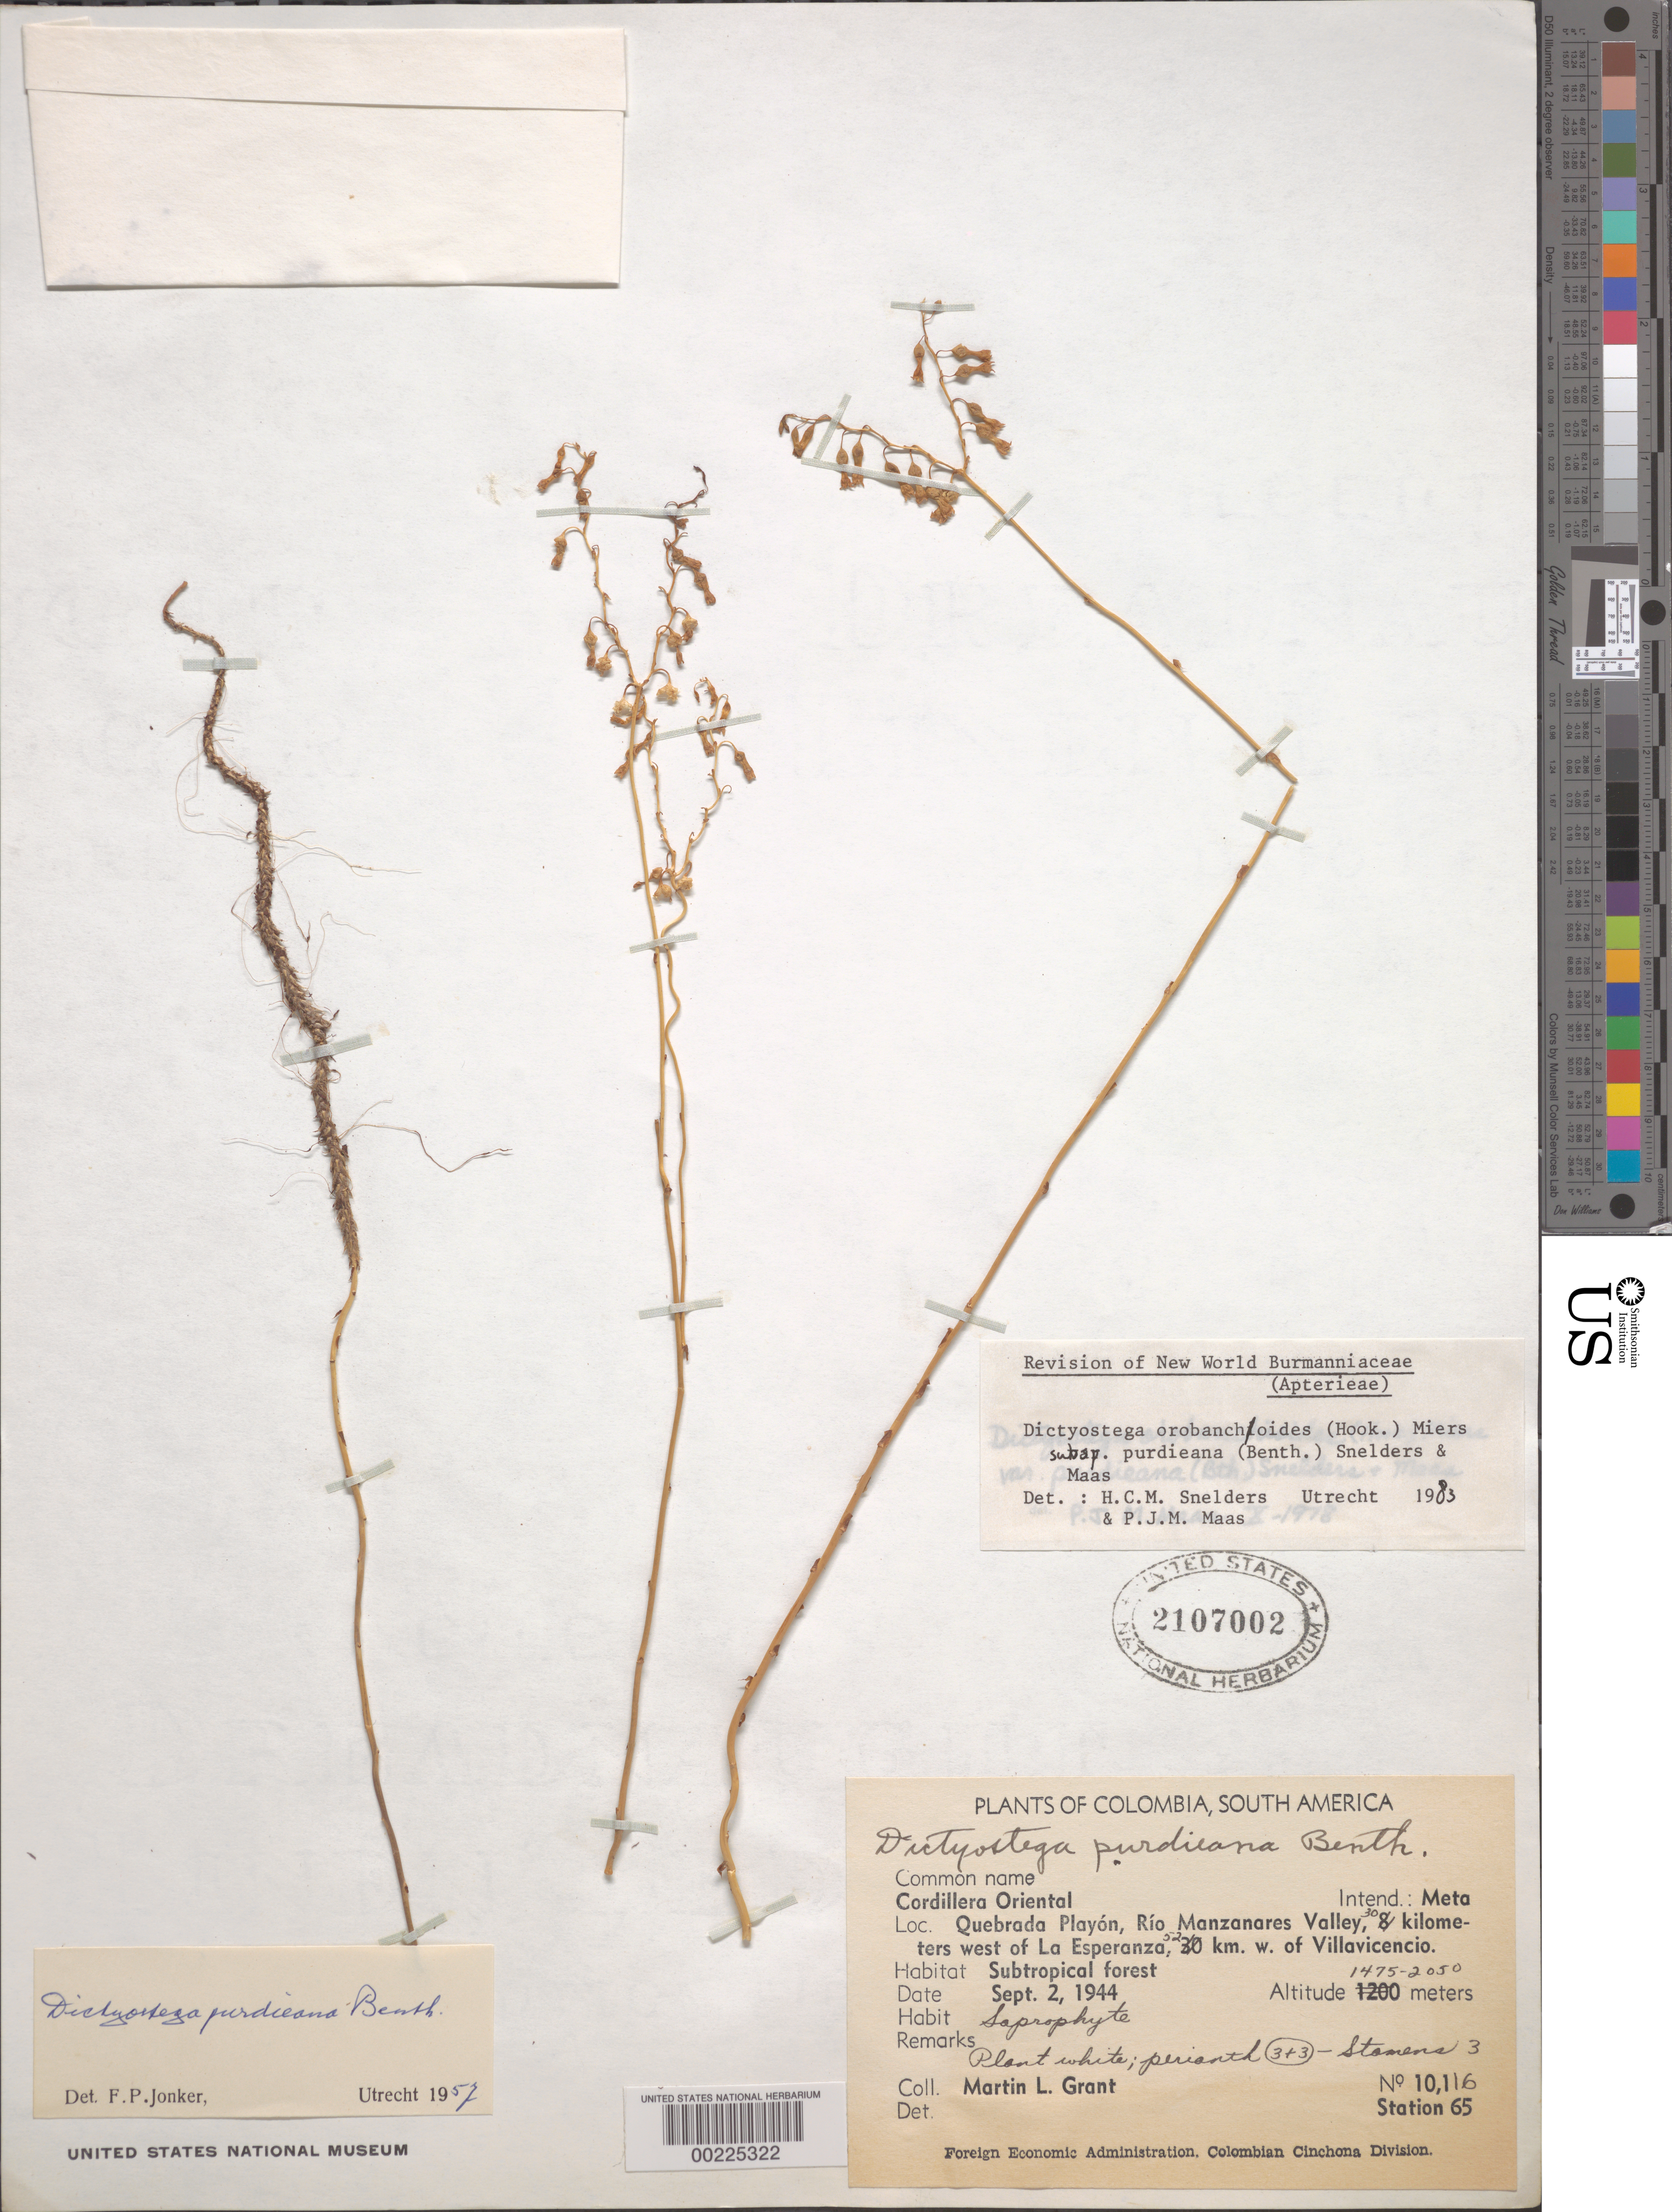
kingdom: Plantae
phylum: Tracheophyta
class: Liliopsida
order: Dioscoreales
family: Burmanniaceae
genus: Dictyostega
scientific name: Dictyostega orobanchoides subsp. purdieana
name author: (Benth.) Snelders & Maas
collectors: M. L. Grant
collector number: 10116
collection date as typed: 02 Sep 1944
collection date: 1944-09-02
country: Colombia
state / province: Meta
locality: Quebrada Playon, Rio Manzanares Valley, 30 km W of La Esperanza, 52 km W Villa Vicencia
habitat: Subtropical forest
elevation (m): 1475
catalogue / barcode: US 2107002